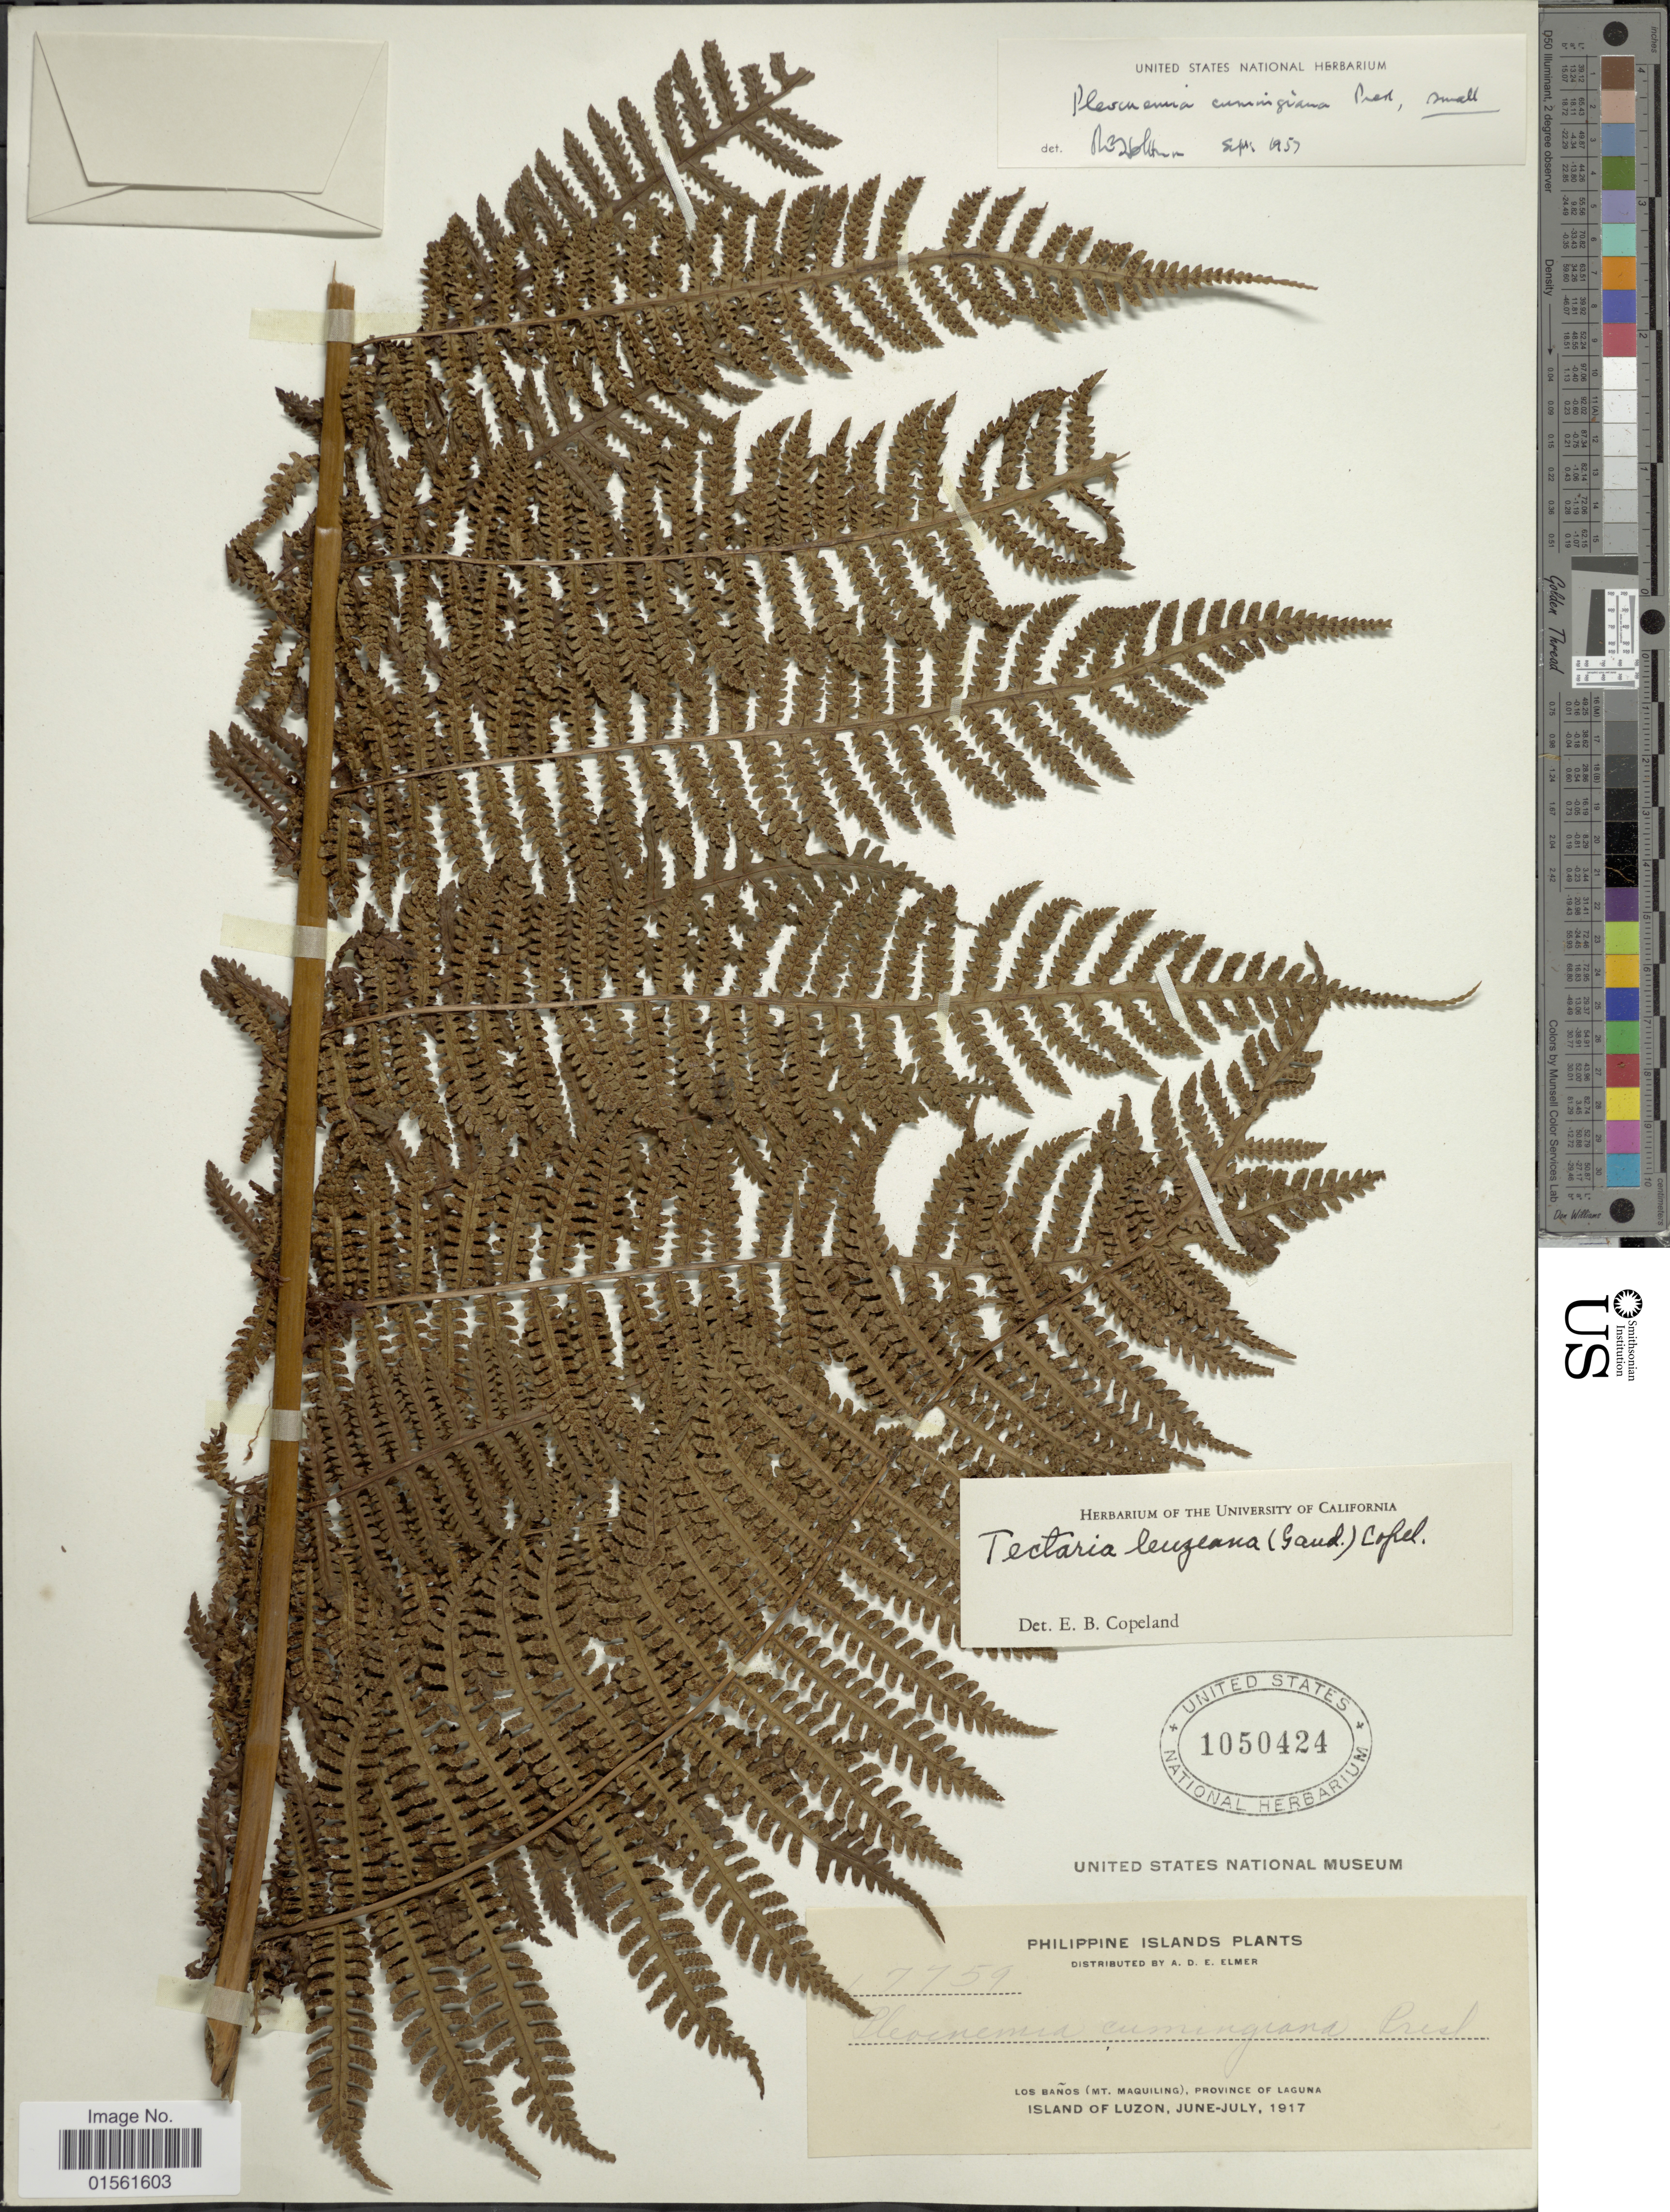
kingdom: Plantae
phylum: Tracheophyta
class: Polypodiopsida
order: Polypodiales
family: Dryopteridaceae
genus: Pleocnemia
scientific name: Pleocnemia cumingiana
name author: C. Presl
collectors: A. D. E. Elmer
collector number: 17759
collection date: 1917-06/1917-07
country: Philippines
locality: Philippine Islands. Los Banos (Mt. Maquiling), Province of Laguna, Island of Luzon.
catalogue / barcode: US 1050424